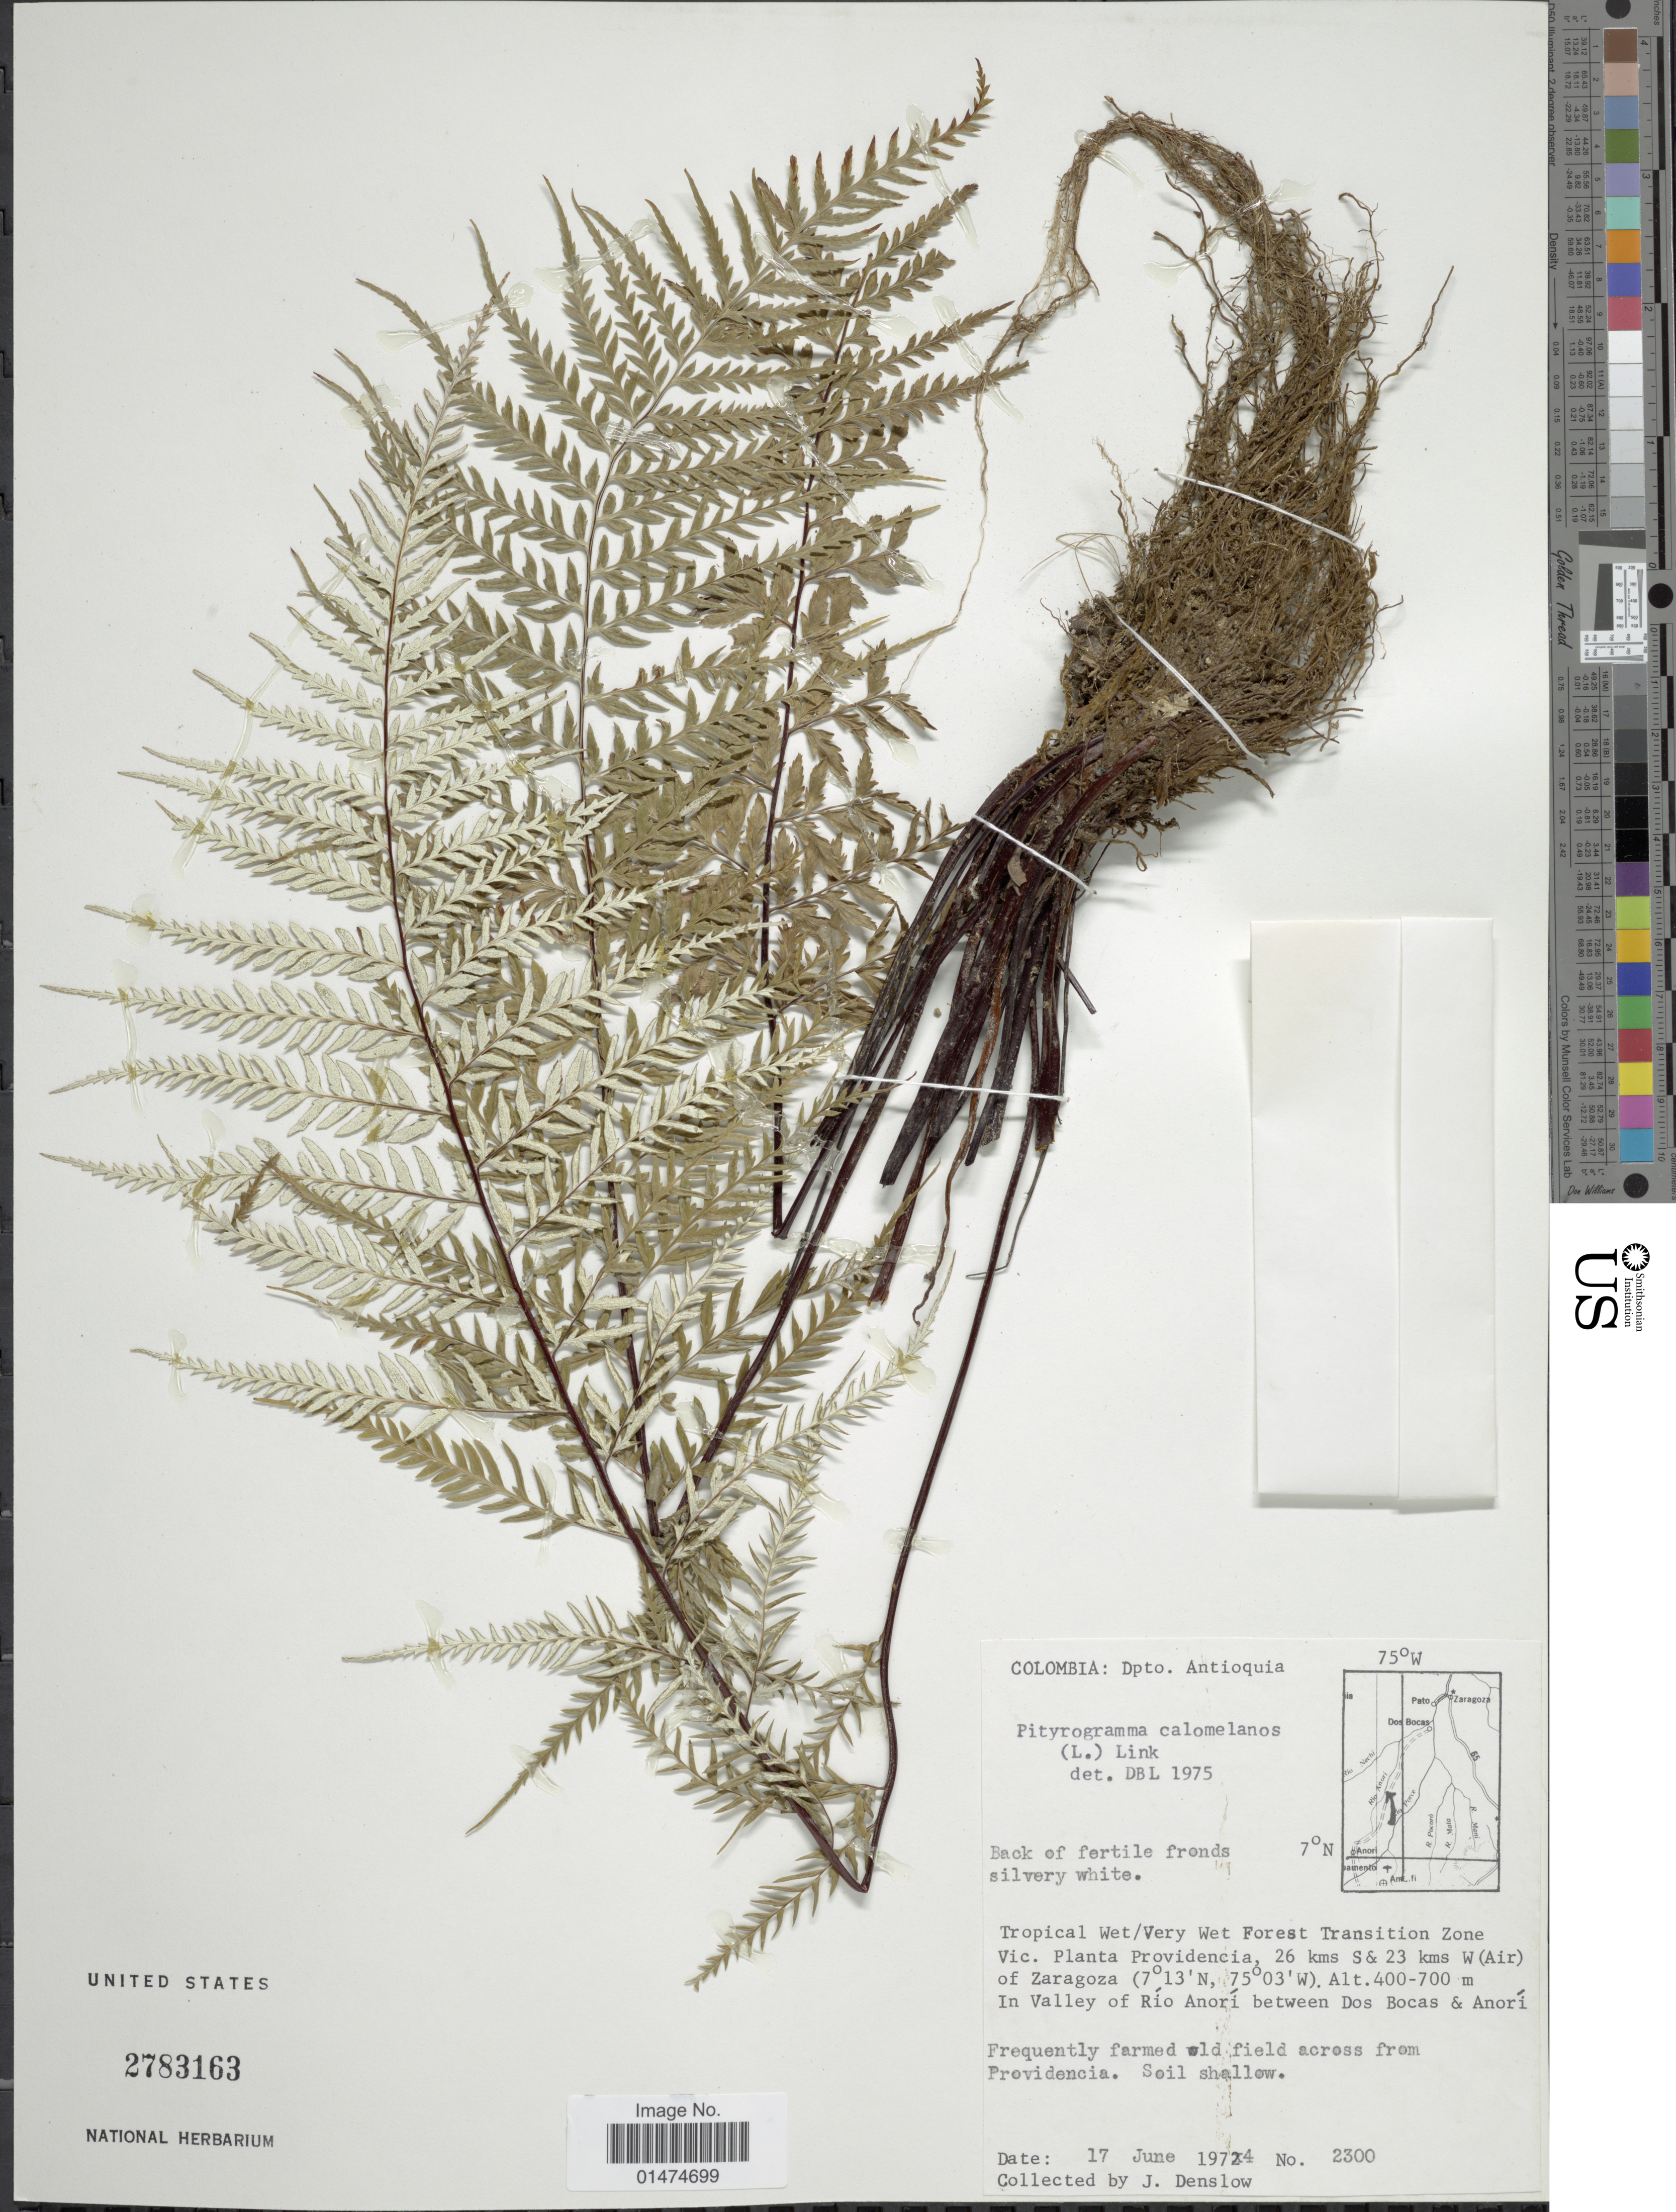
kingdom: Plantae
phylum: Tracheophyta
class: Polypodiopsida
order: Polypodiales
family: Pteridaceae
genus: Pityrogramma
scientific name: Pityrogramma calomelanos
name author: (L.) Link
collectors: J. Denslow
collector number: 2300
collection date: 1974-06-17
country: Colombia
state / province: Antioquia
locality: Dpto. Antioquia, tropical wet/very wet forest transition zone vic, planta providencia, 26 kms S & 23 kms W (air) of Zaragoza. In valley of Rio Anori between Dos Bocas & Anori.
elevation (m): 400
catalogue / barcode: US 2783163